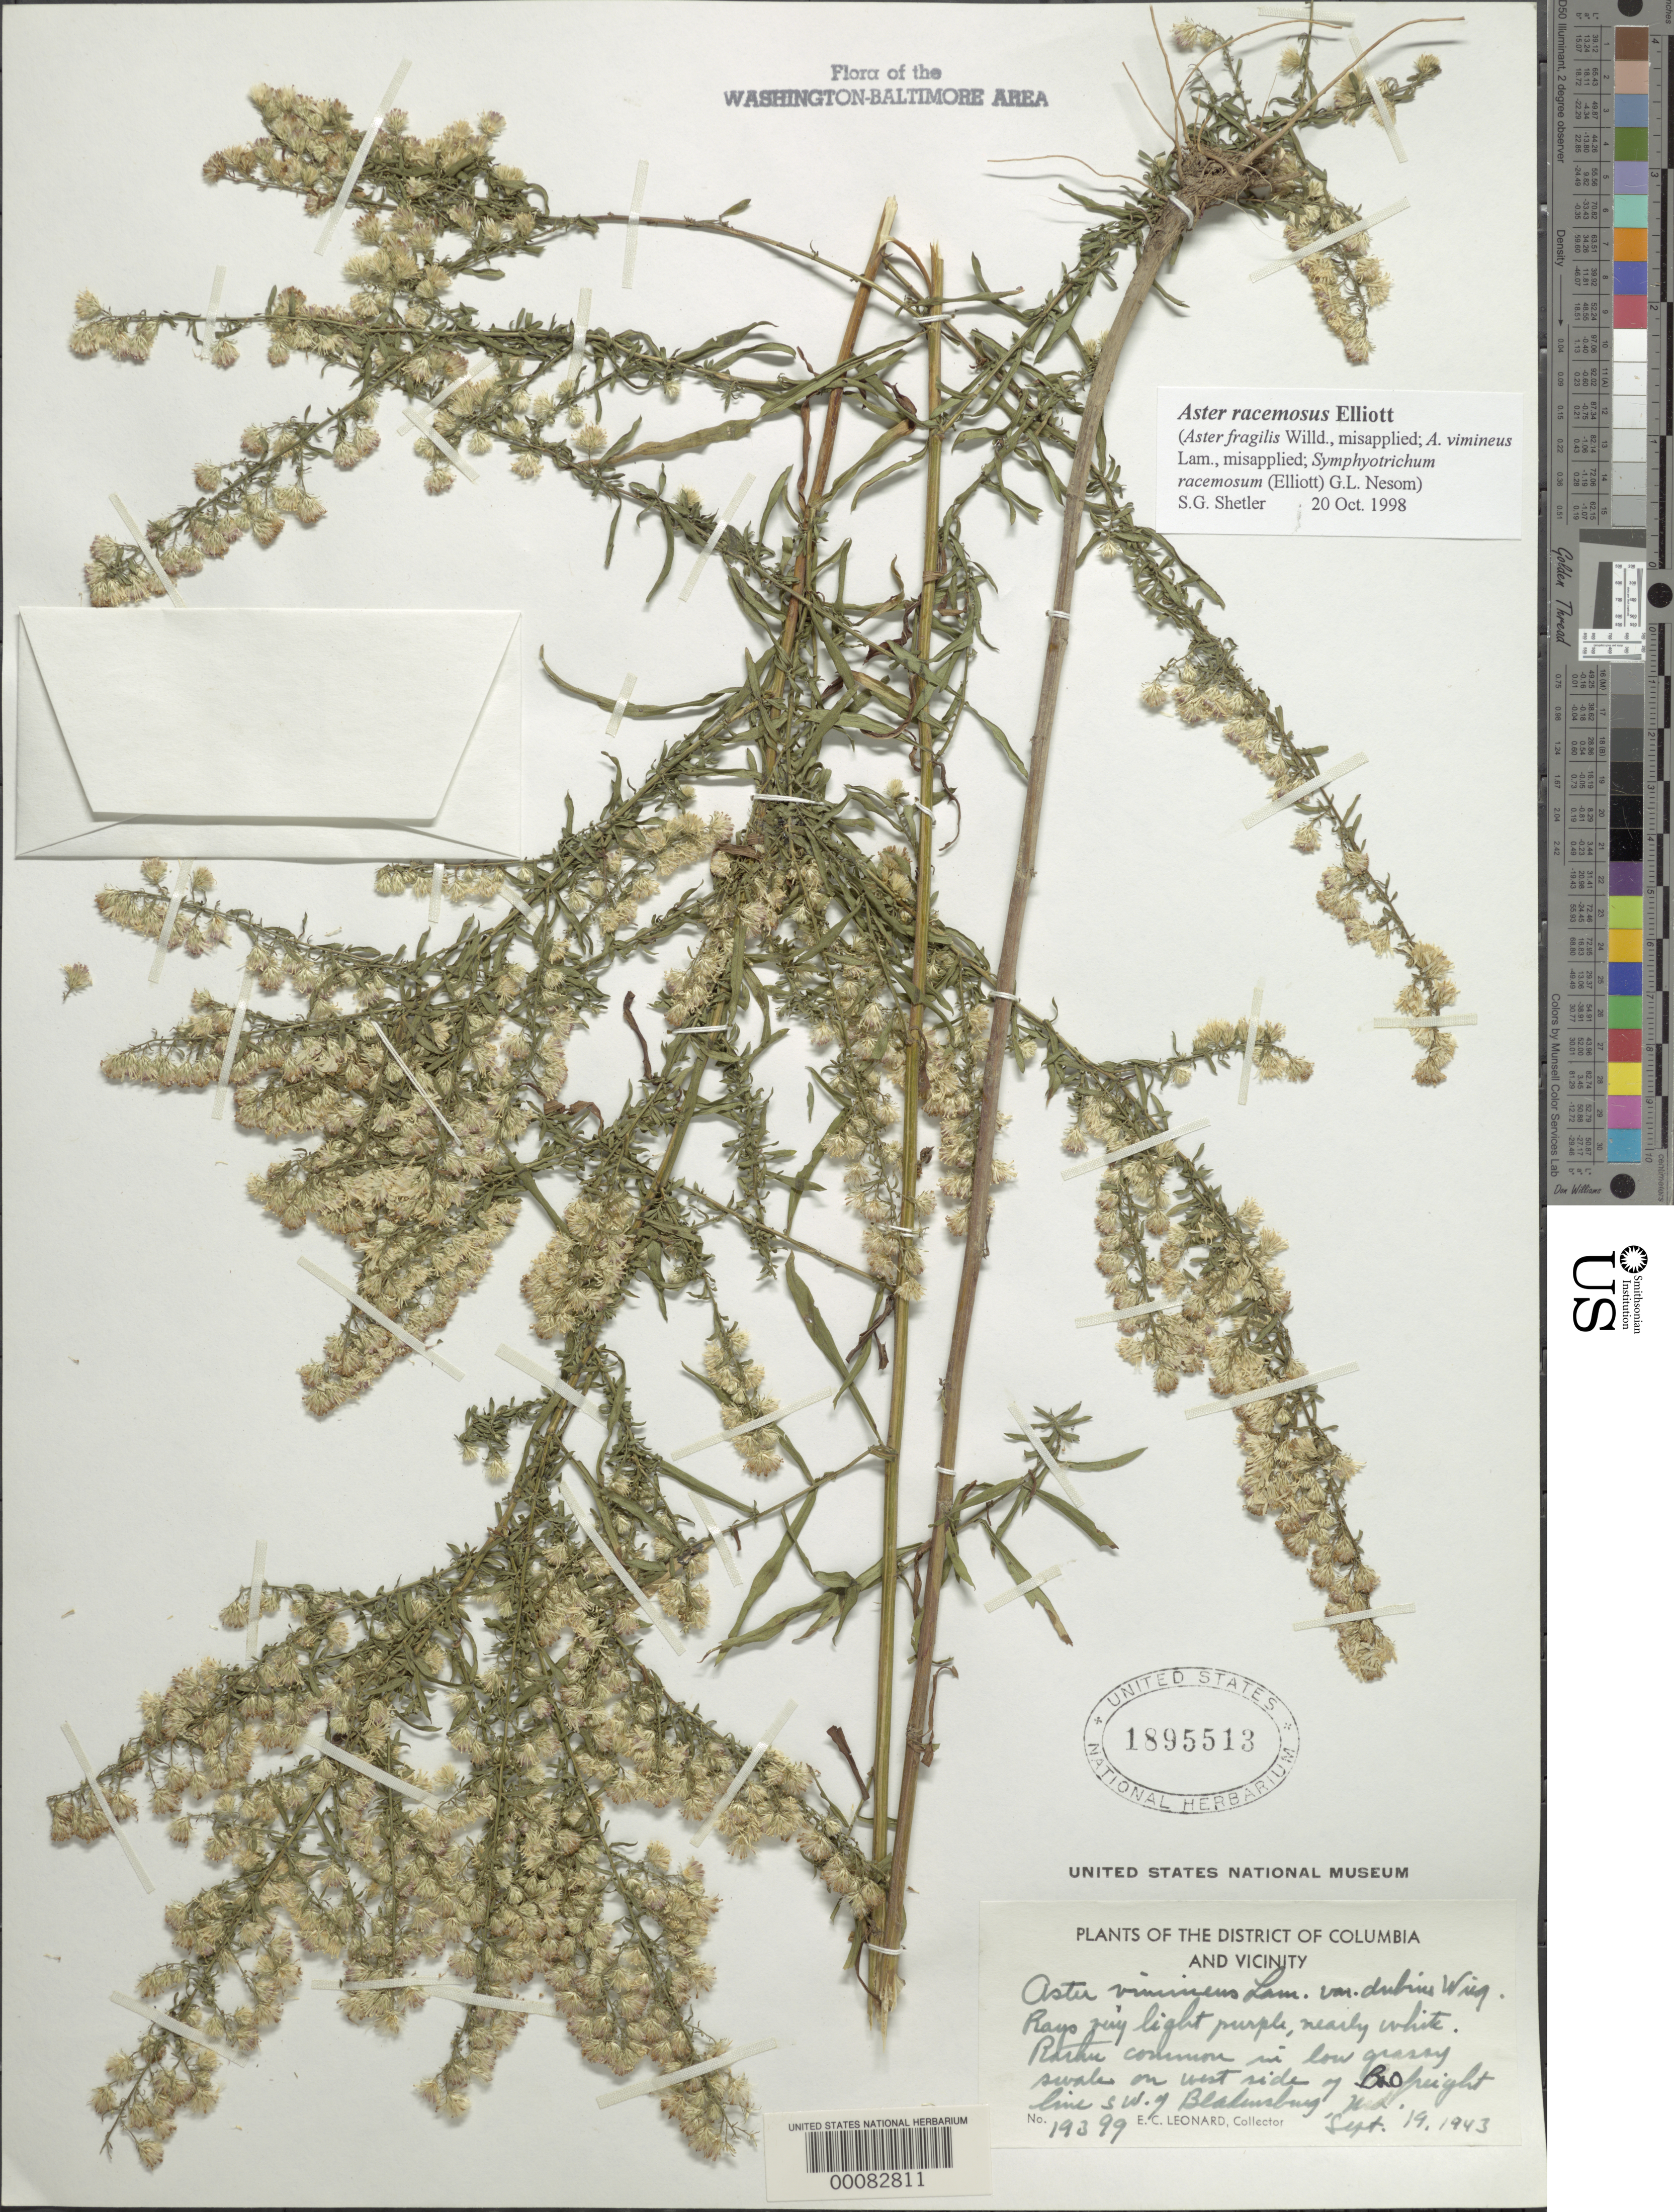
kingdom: Plantae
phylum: Tracheophyta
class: Magnoliopsida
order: Asterales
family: Asteraceae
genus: Symphyotrichum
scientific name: Symphyotrichum racemosum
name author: (Elliott) G.L. Nesom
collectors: E. C. Leonard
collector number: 19399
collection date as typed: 19 Sep 1943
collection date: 1943-09-19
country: United States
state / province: Maryland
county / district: St. Mary's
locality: B.& O. Railroad SW of Bladensburg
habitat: Low grassy swale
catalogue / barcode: US 1895513